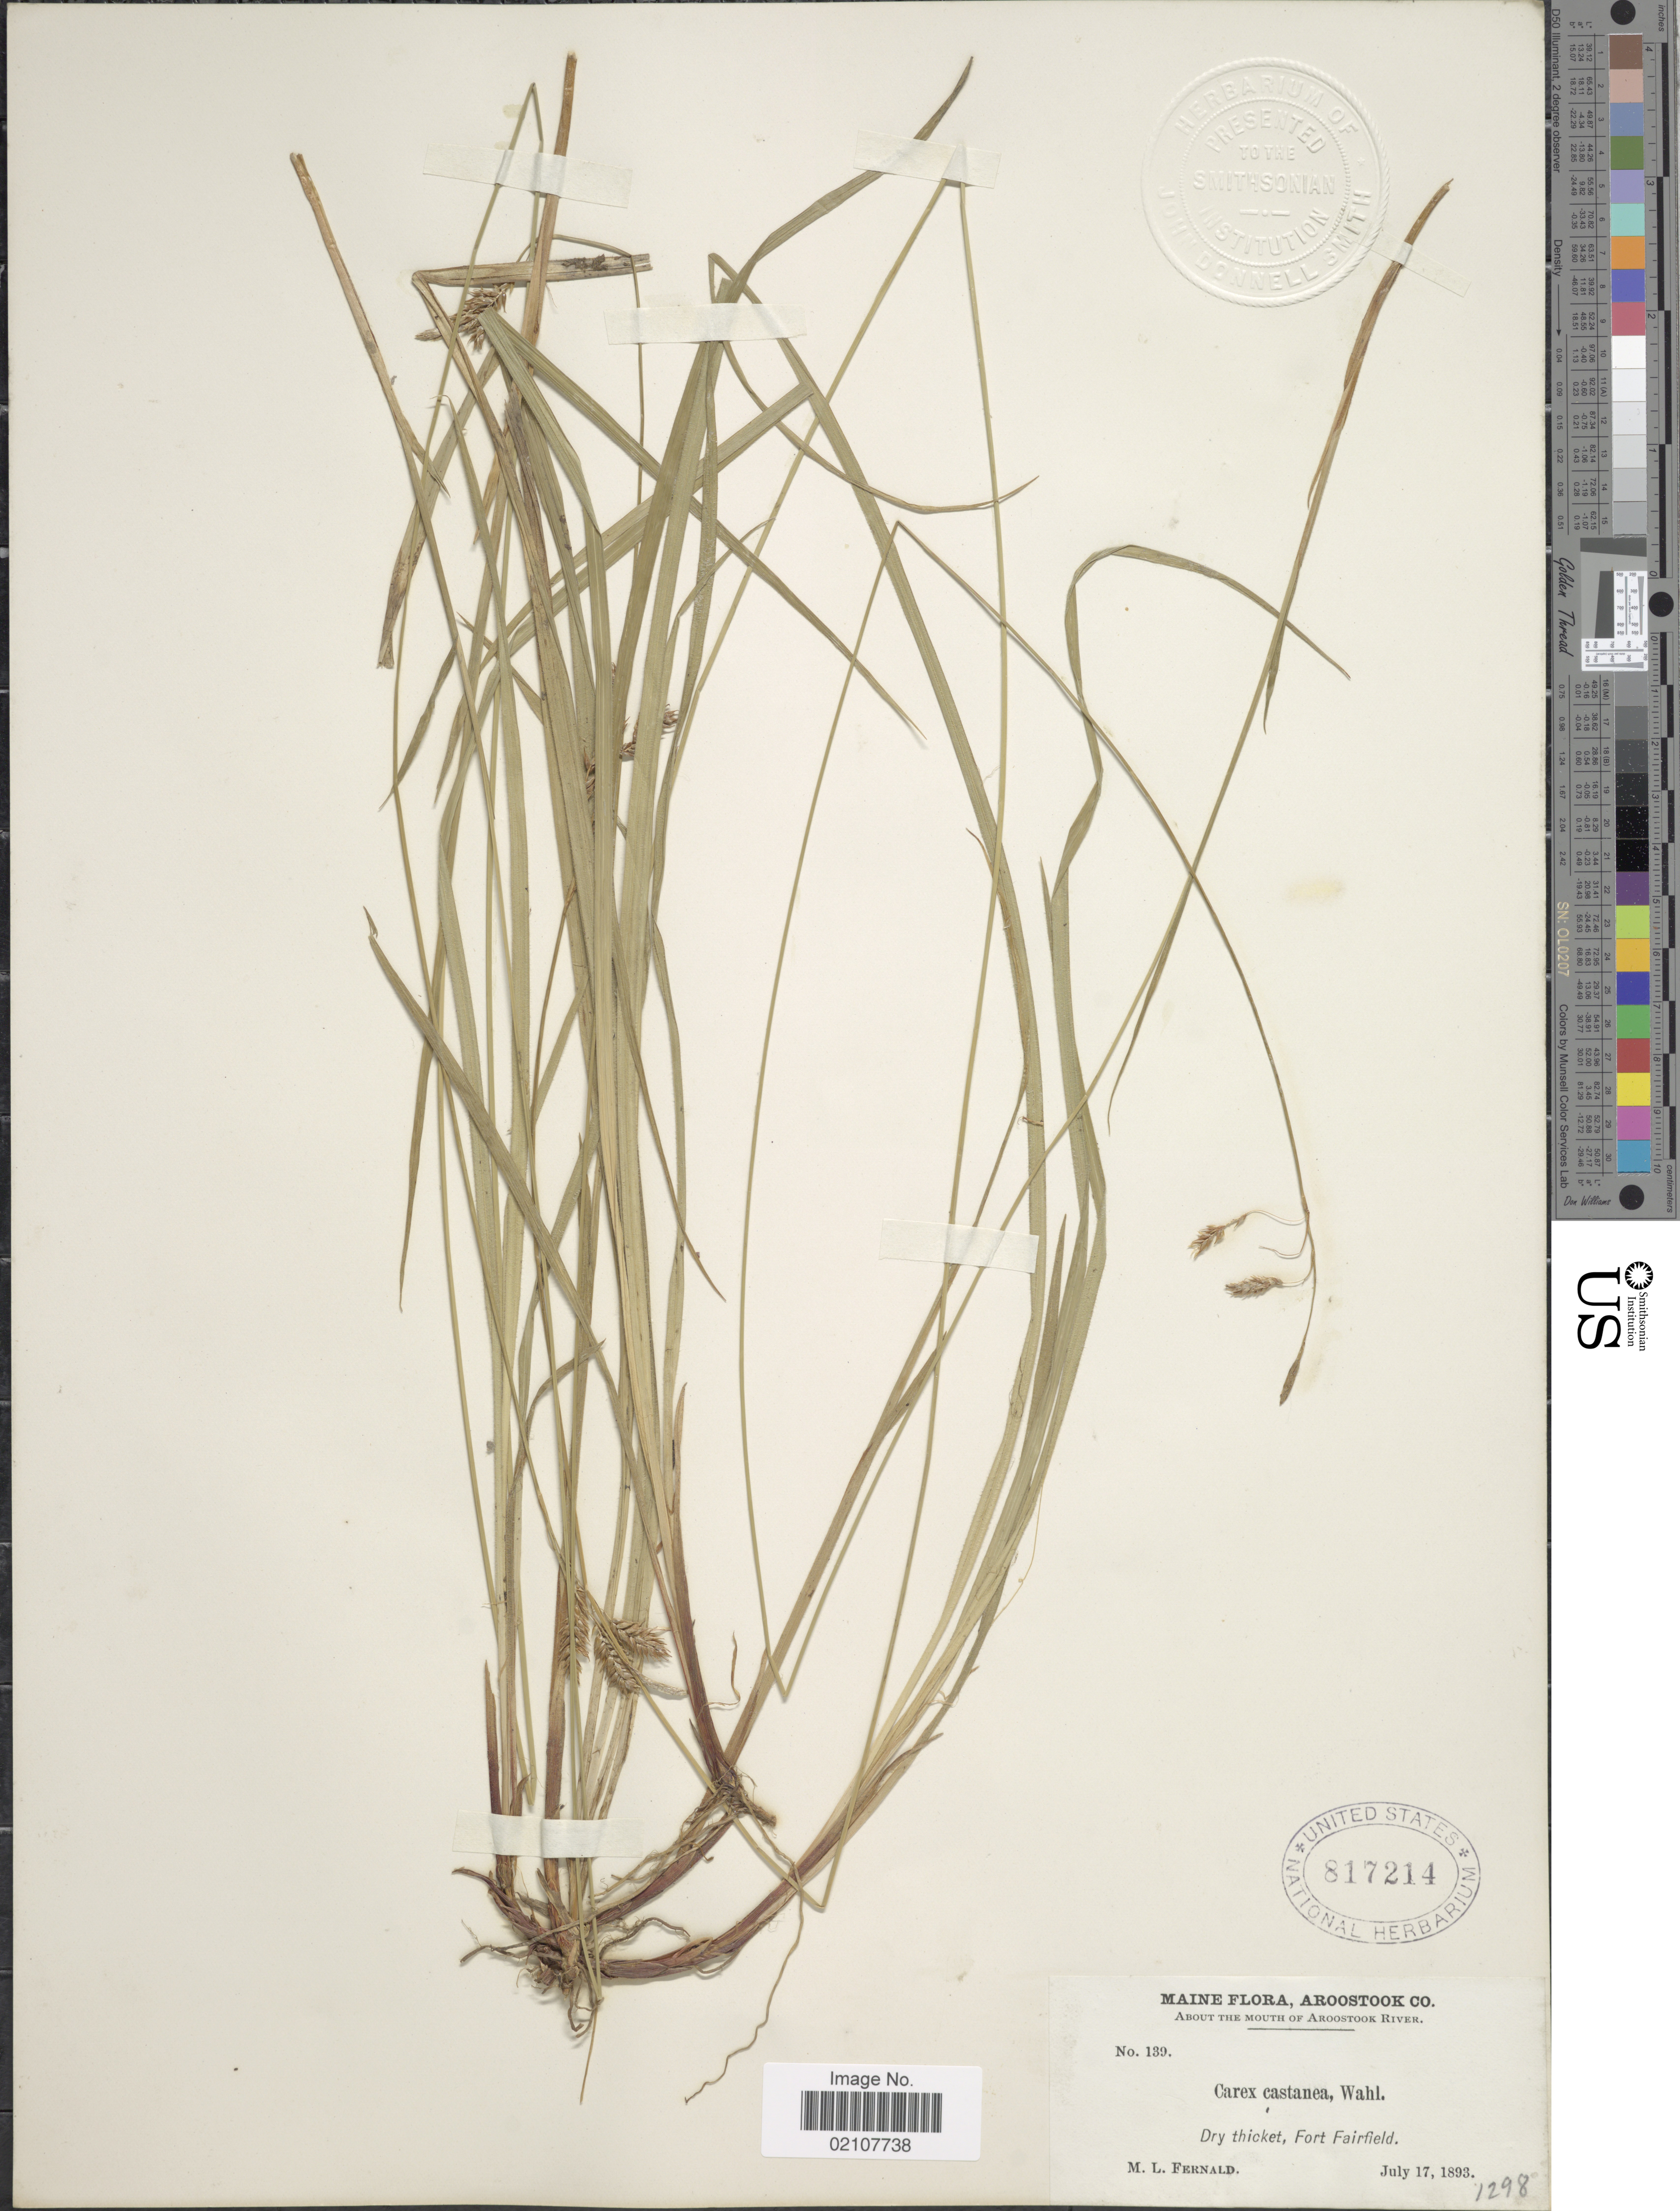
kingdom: Plantae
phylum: Tracheophyta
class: Liliopsida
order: Poales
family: Cyperaceae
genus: Carex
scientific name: Carex castanea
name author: Wahlenb.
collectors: M. L. Fernald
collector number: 139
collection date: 1893-07-17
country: United States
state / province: Maine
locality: Maine, Dry thicket, Fort Fairfield. About the mouth of Aroostook River.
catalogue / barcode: US 817214